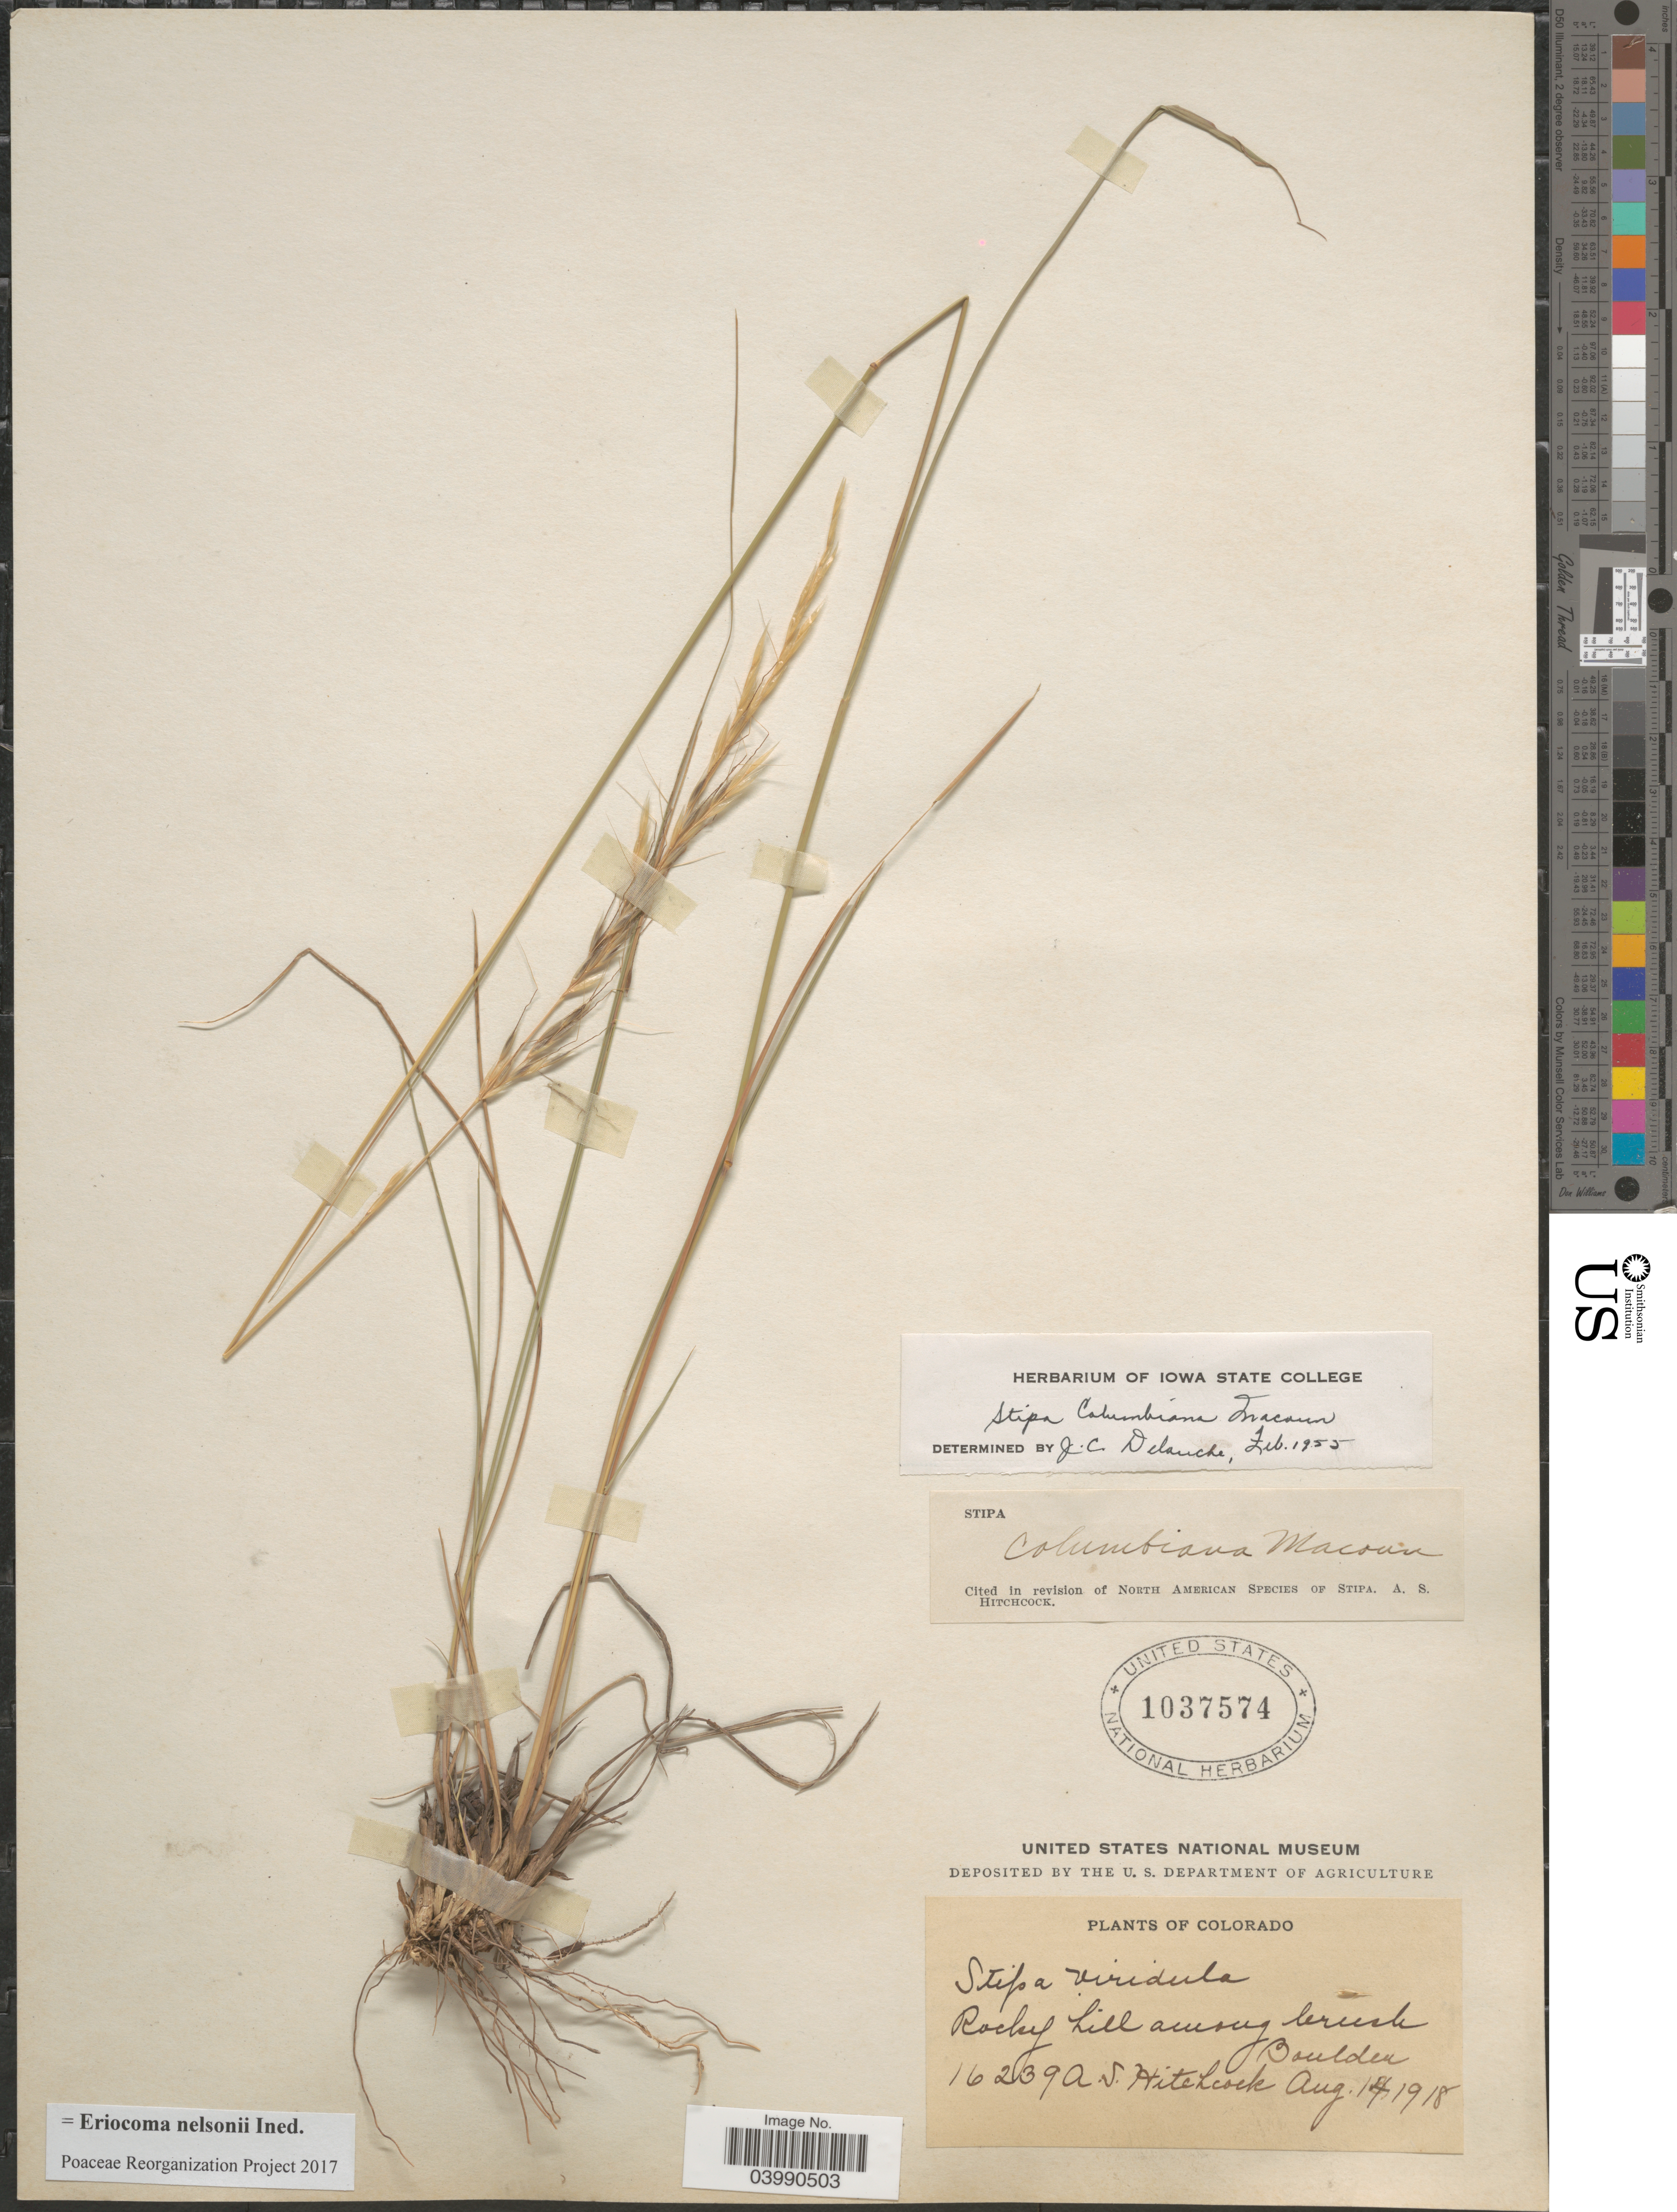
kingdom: Plantae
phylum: Tracheophyta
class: Liliopsida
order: Poales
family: Poaceae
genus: Eriocoma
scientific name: Eriocoma nelsonii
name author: (Scribn.) Romasch.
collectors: A. S. Hitchcock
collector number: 16239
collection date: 1918-08-14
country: United States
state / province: Colorado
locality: Rocky hill among Creek Boulder.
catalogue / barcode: US 1037574